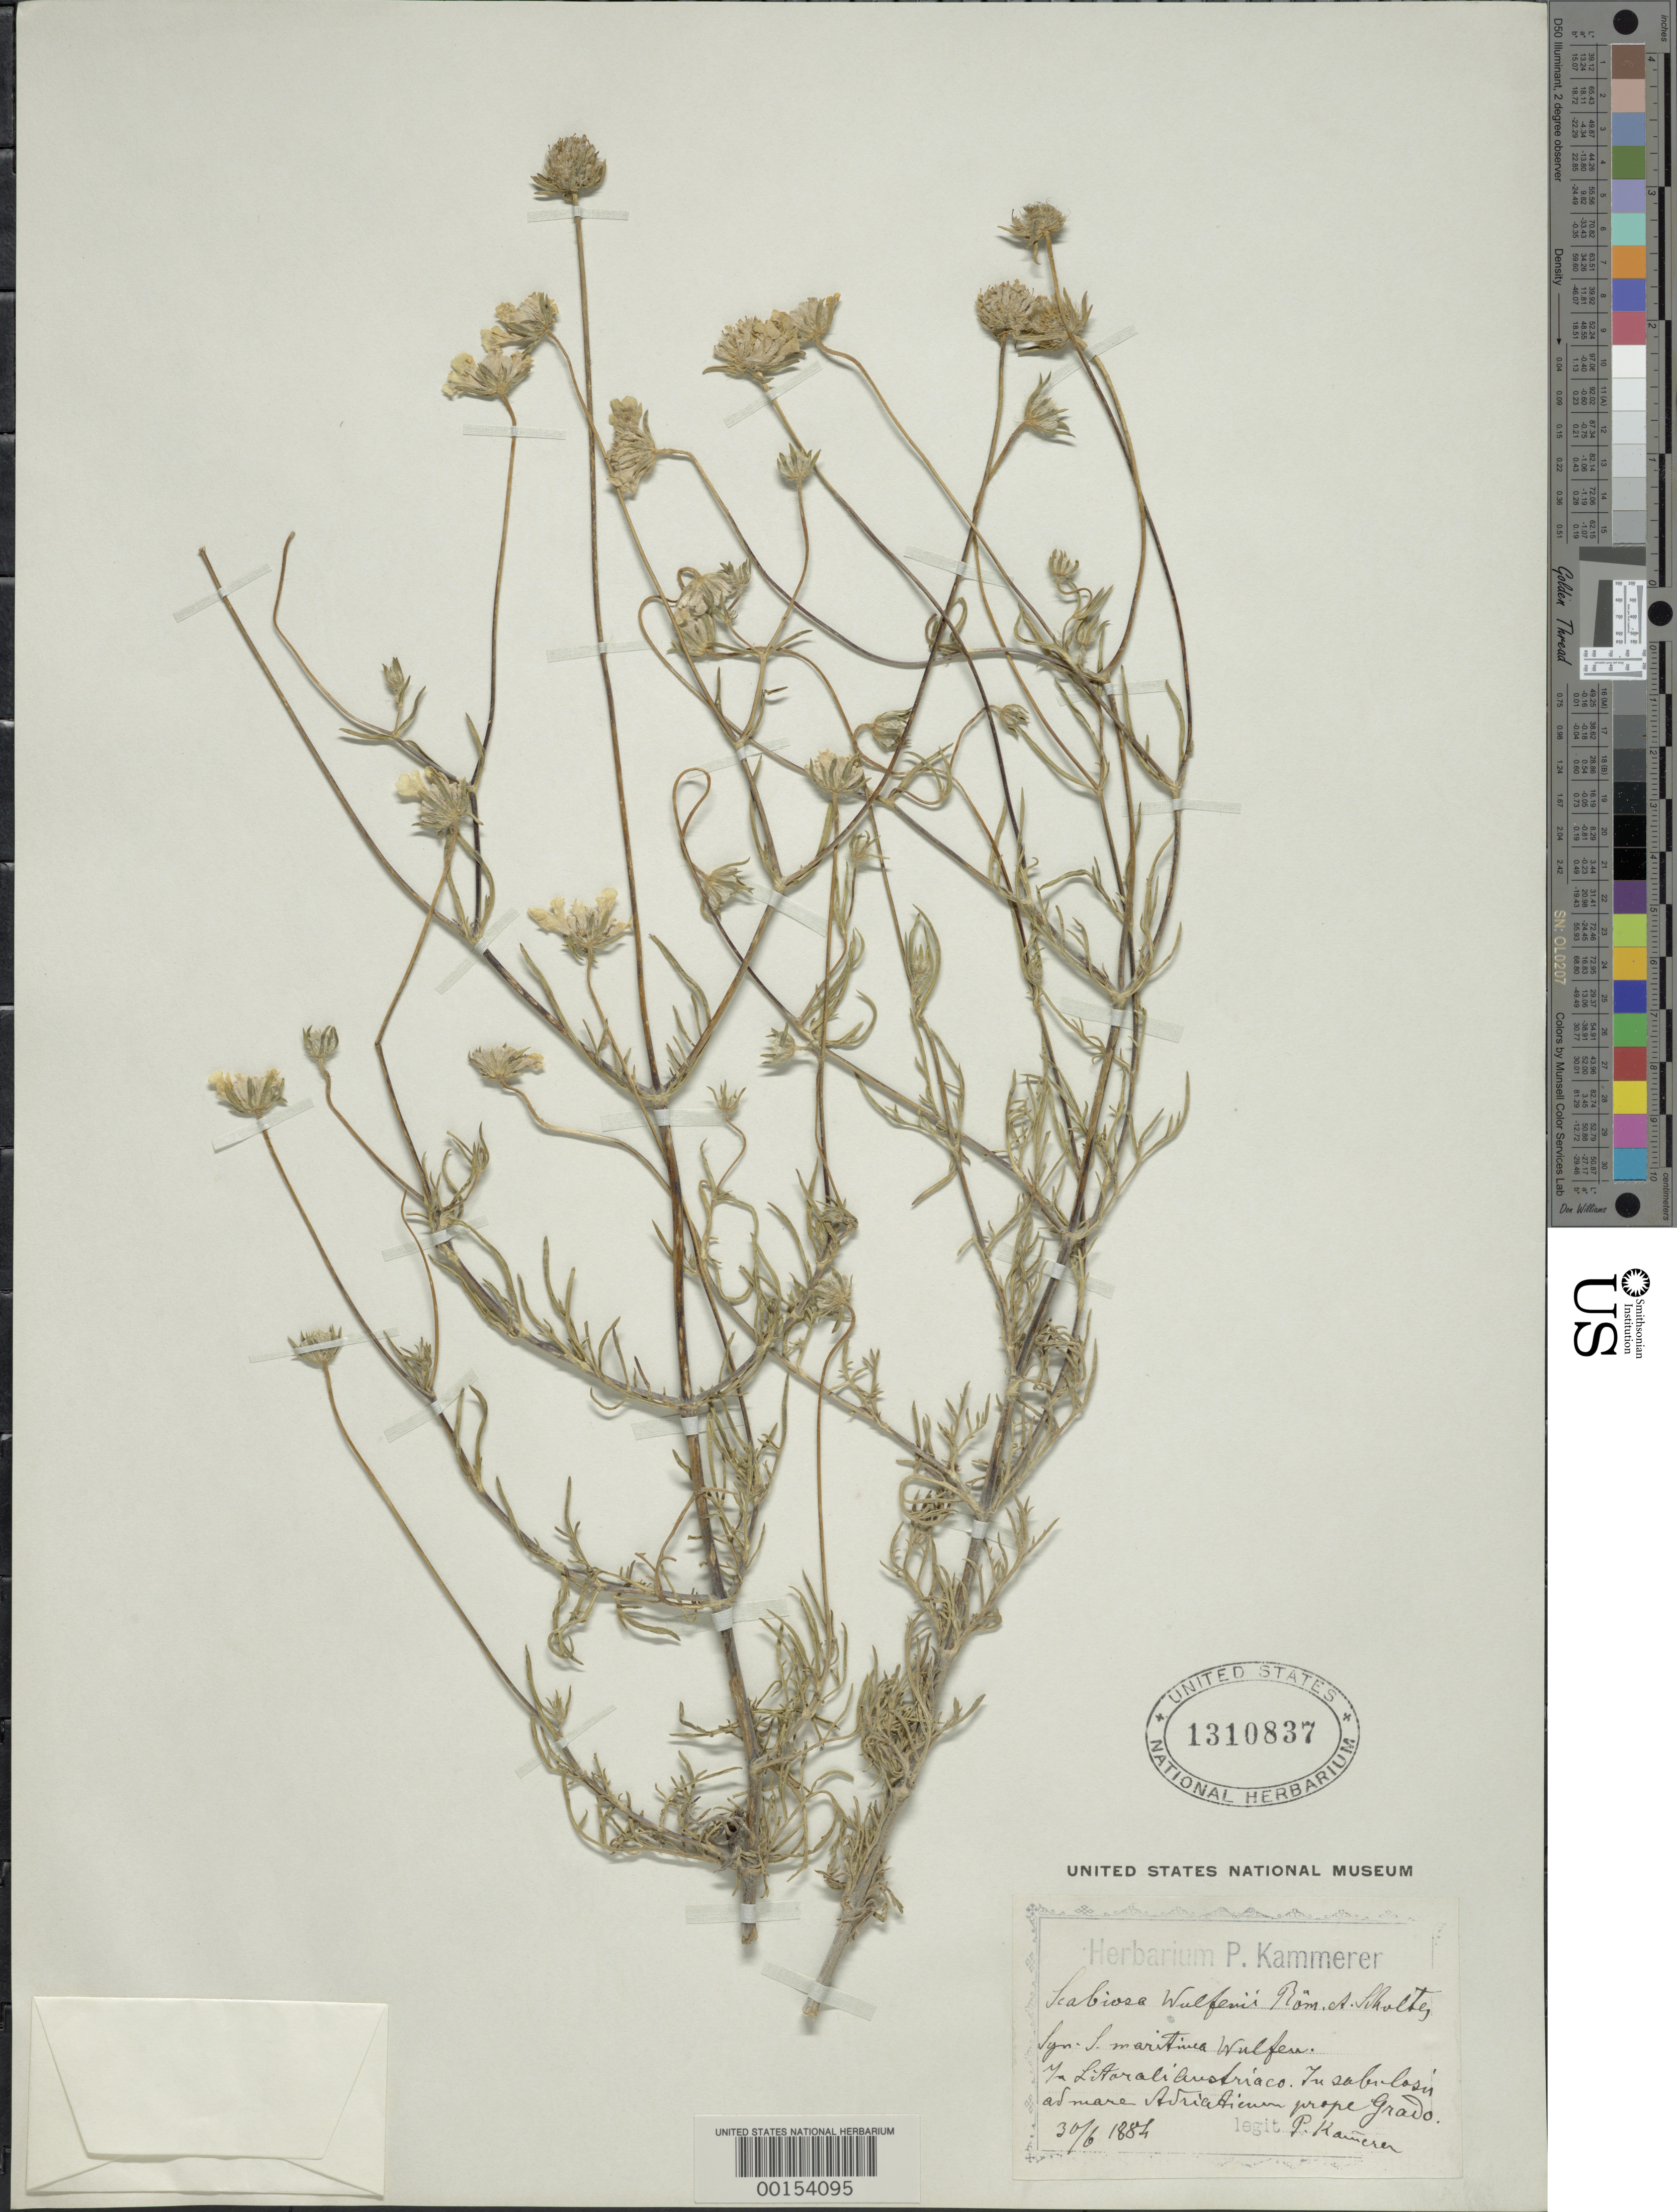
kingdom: Plantae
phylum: Tracheophyta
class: Magnoliopsida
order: Dipsacales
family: Caprifoliaceae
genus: Scabiosa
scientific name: Scabiosa wulfenii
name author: Roem. & Schult.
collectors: P. Kammerer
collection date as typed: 30 Jun 1887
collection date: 1887-06-30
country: Italy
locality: Grado on the Adriatic Sea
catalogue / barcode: US 1310837